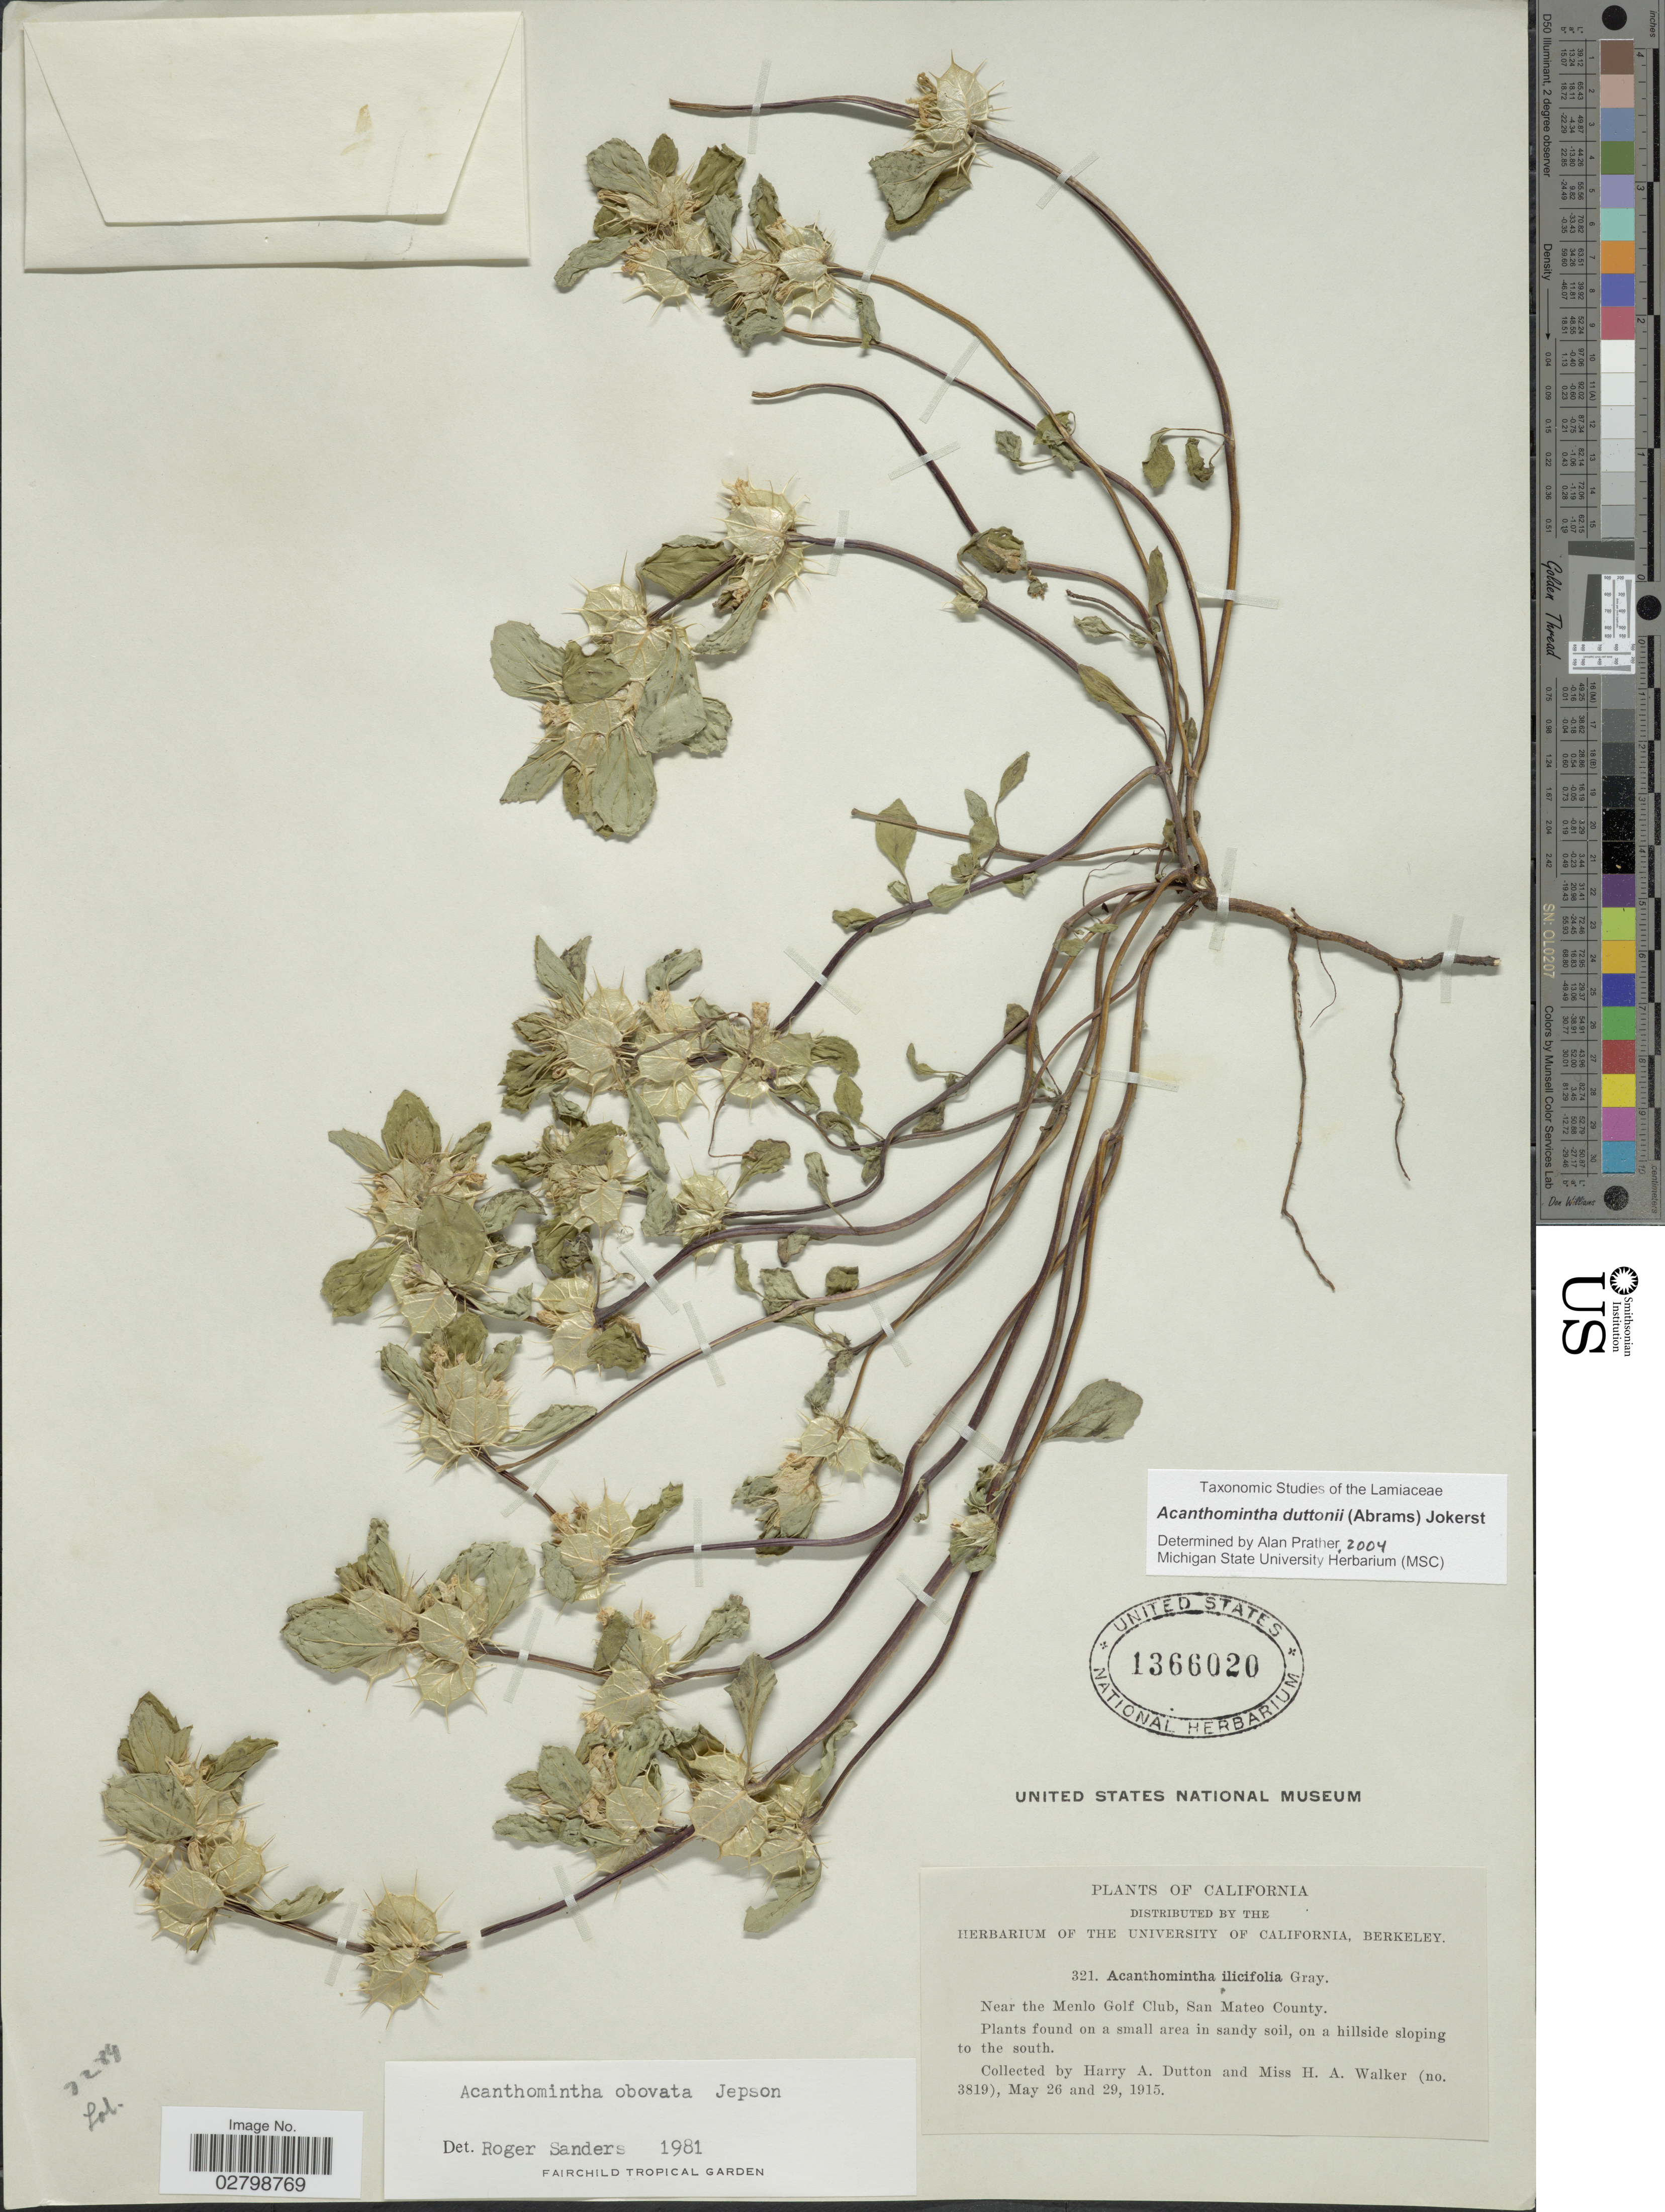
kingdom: Plantae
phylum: Tracheophyta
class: Magnoliopsida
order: Lamiales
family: Lamiaceae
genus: Acanthomintha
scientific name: Acanthomintha duttonii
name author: (Abrams) Jokerst.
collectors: H. Dutton & H. Walker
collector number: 3819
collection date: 1915-05-26/1915-05-29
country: United States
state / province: California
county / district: San Mateo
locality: Near the Menlo Golf Club, San Mateo County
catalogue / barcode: US 1366020